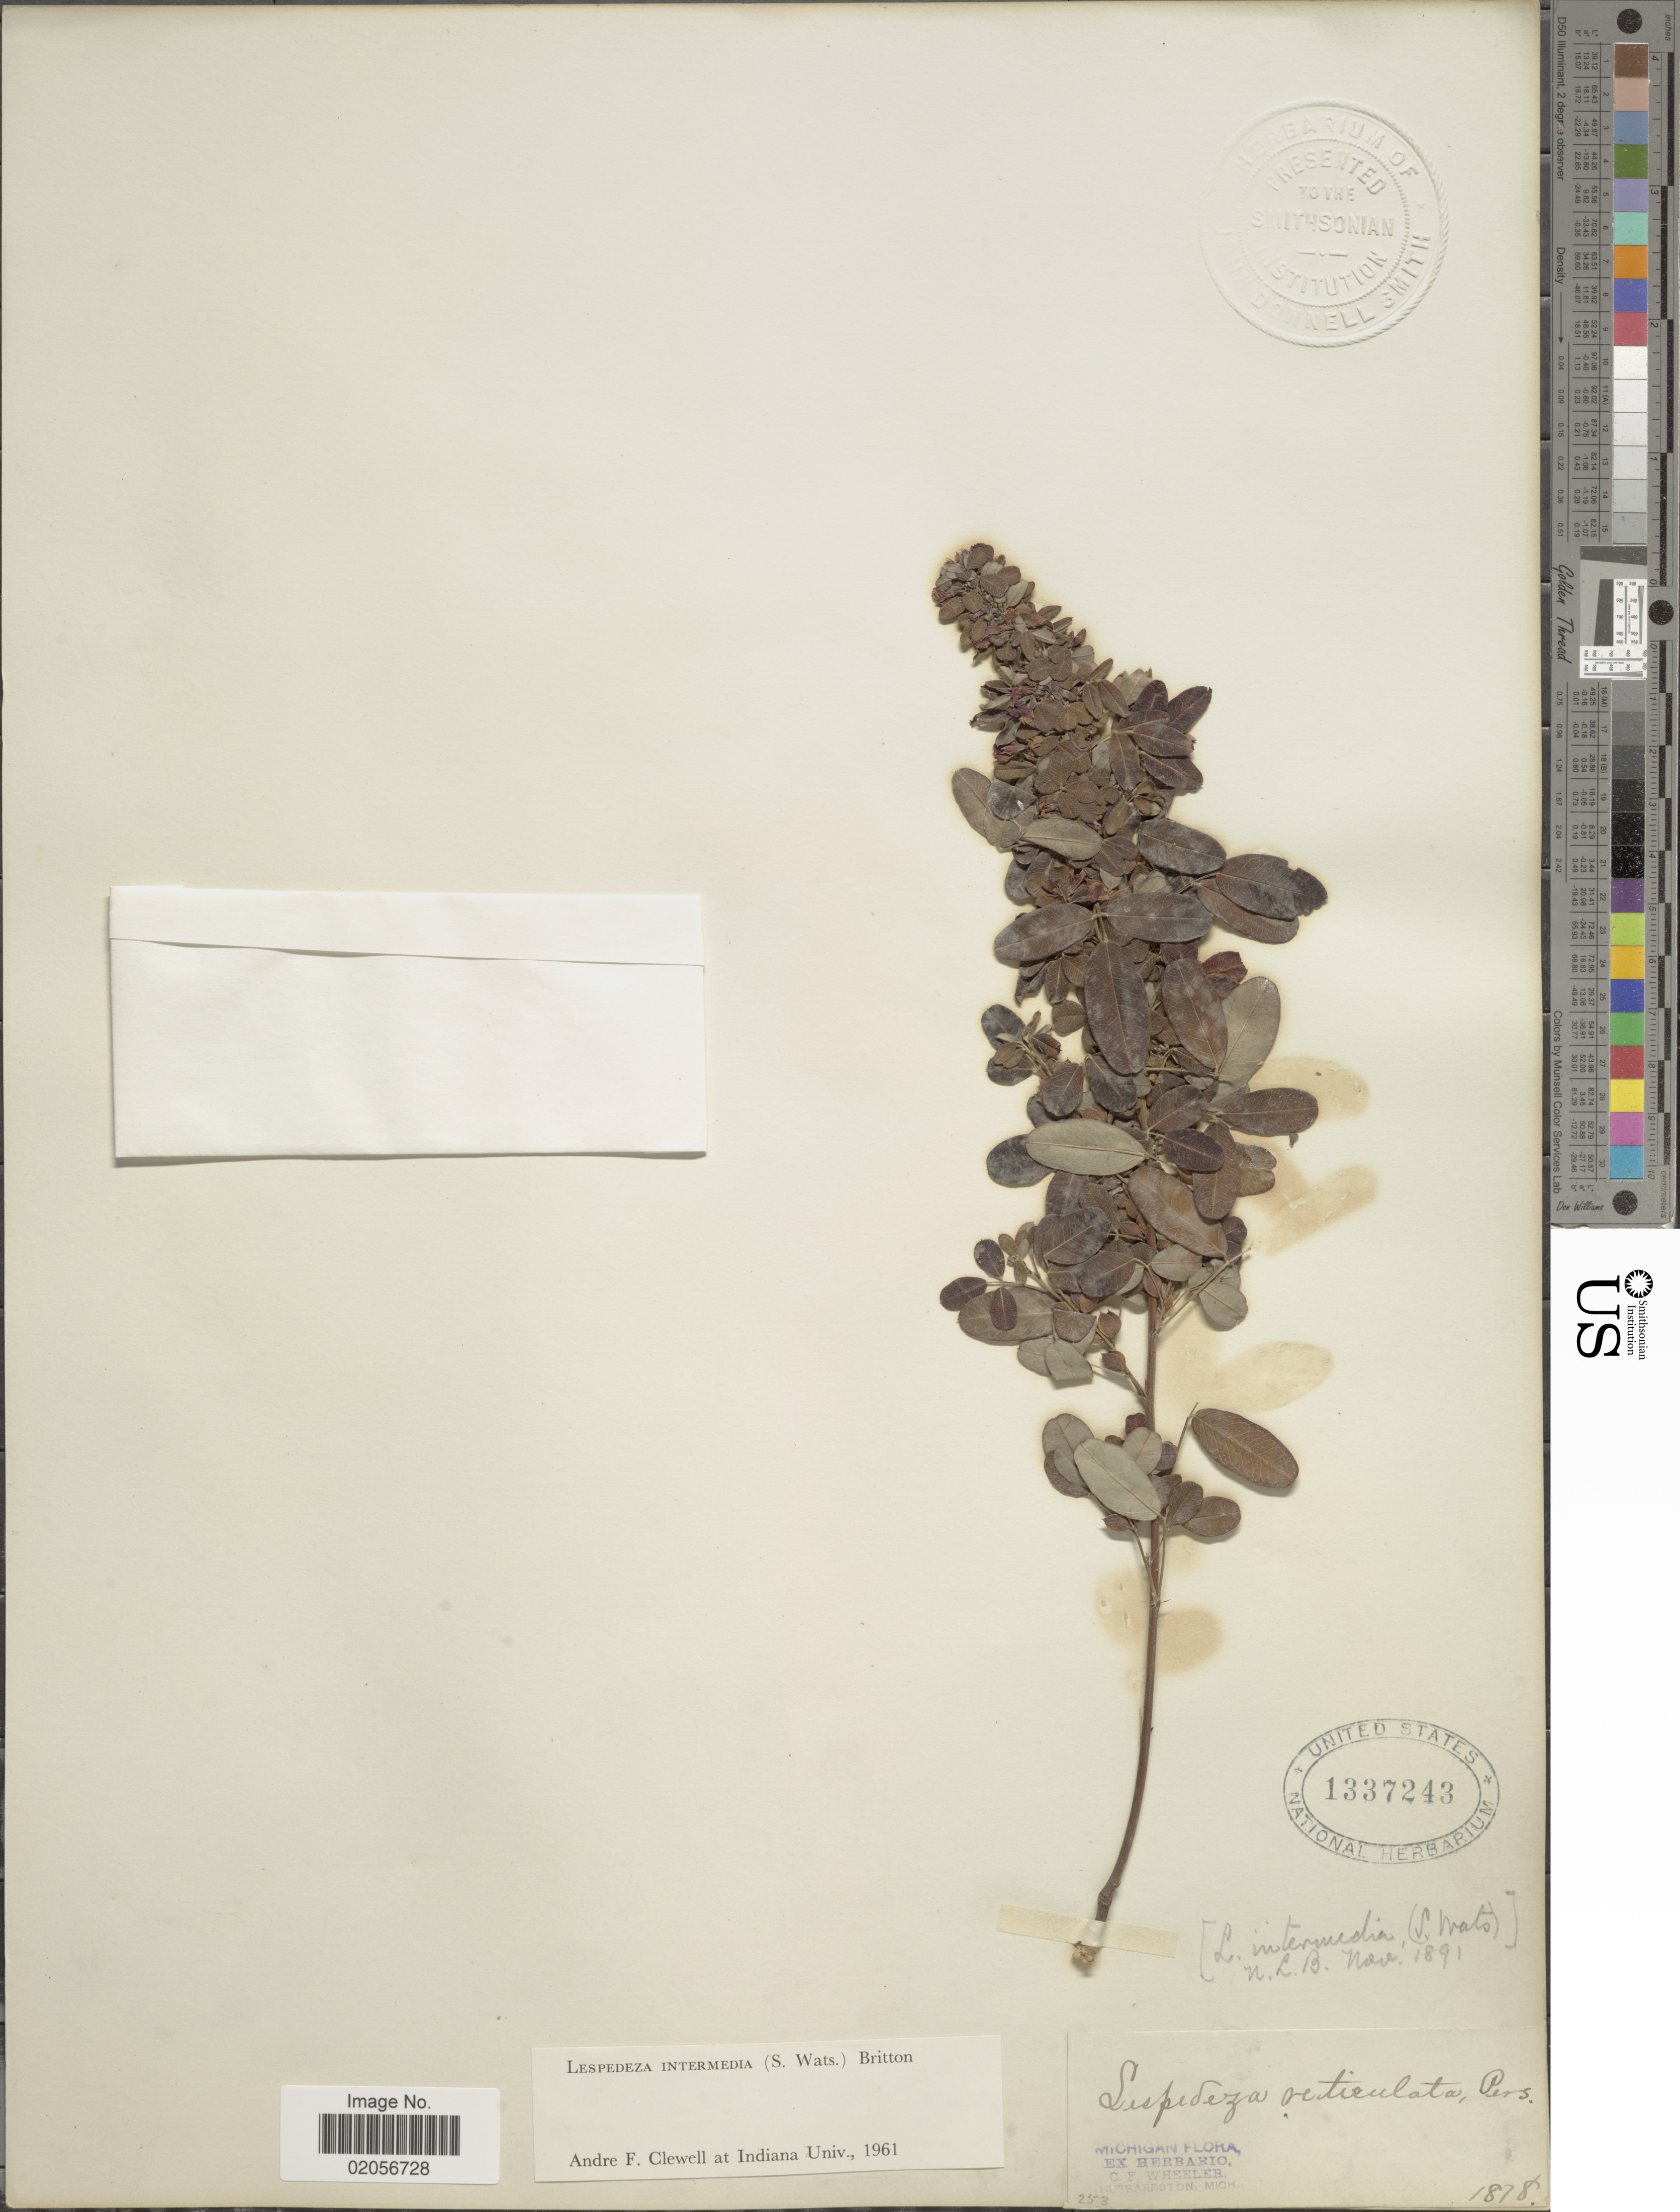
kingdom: Plantae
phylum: Tracheophyta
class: Magnoliopsida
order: Fabales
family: Fabaceae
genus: Lespedeza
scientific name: Lespedeza intermedia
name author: (S. Watson) Britton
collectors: Ex Herb. C. F. Wheeler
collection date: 1878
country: United States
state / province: Michigan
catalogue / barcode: US 1337243